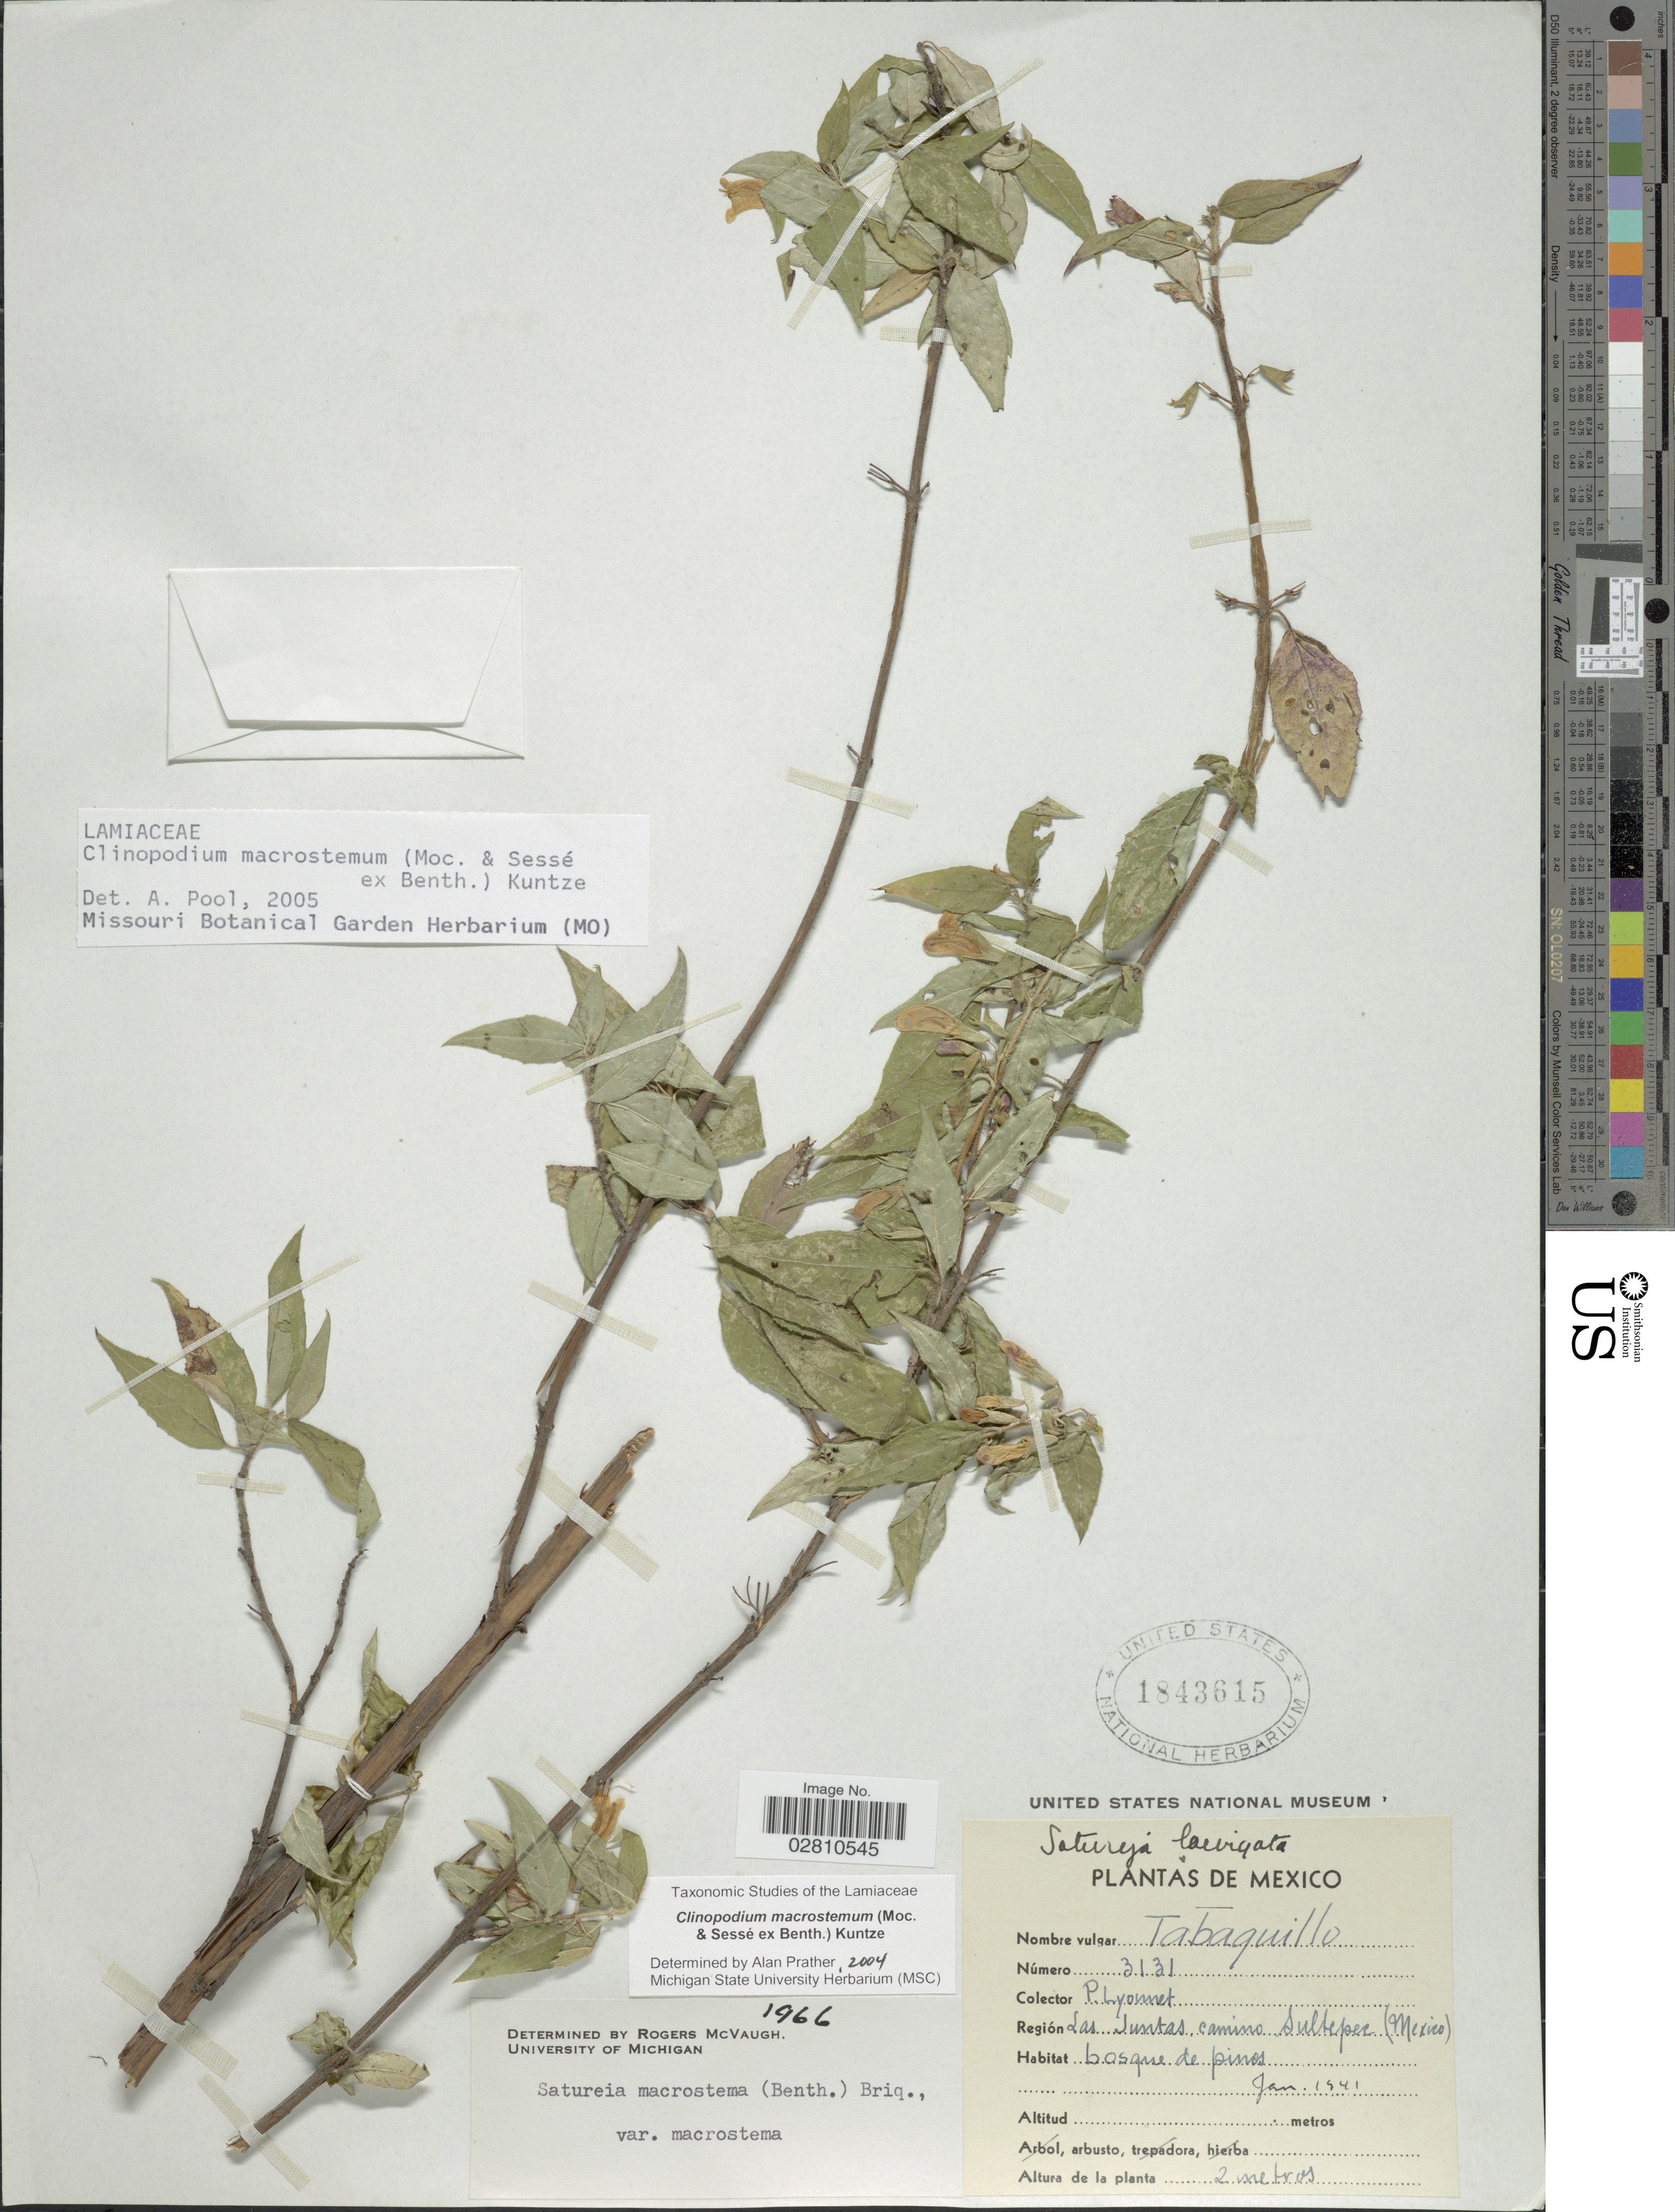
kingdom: Plantae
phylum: Tracheophyta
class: Magnoliopsida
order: Lamiales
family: Lamiaceae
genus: Clinopodium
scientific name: Clinopodium macrostemum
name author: (Moc. & Sessé ex Benth.) Kuntze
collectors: P. Lyonnet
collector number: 3131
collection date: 1941-01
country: Mexico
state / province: México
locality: Región Las Juntas camino Sultepec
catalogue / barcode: US 1843615